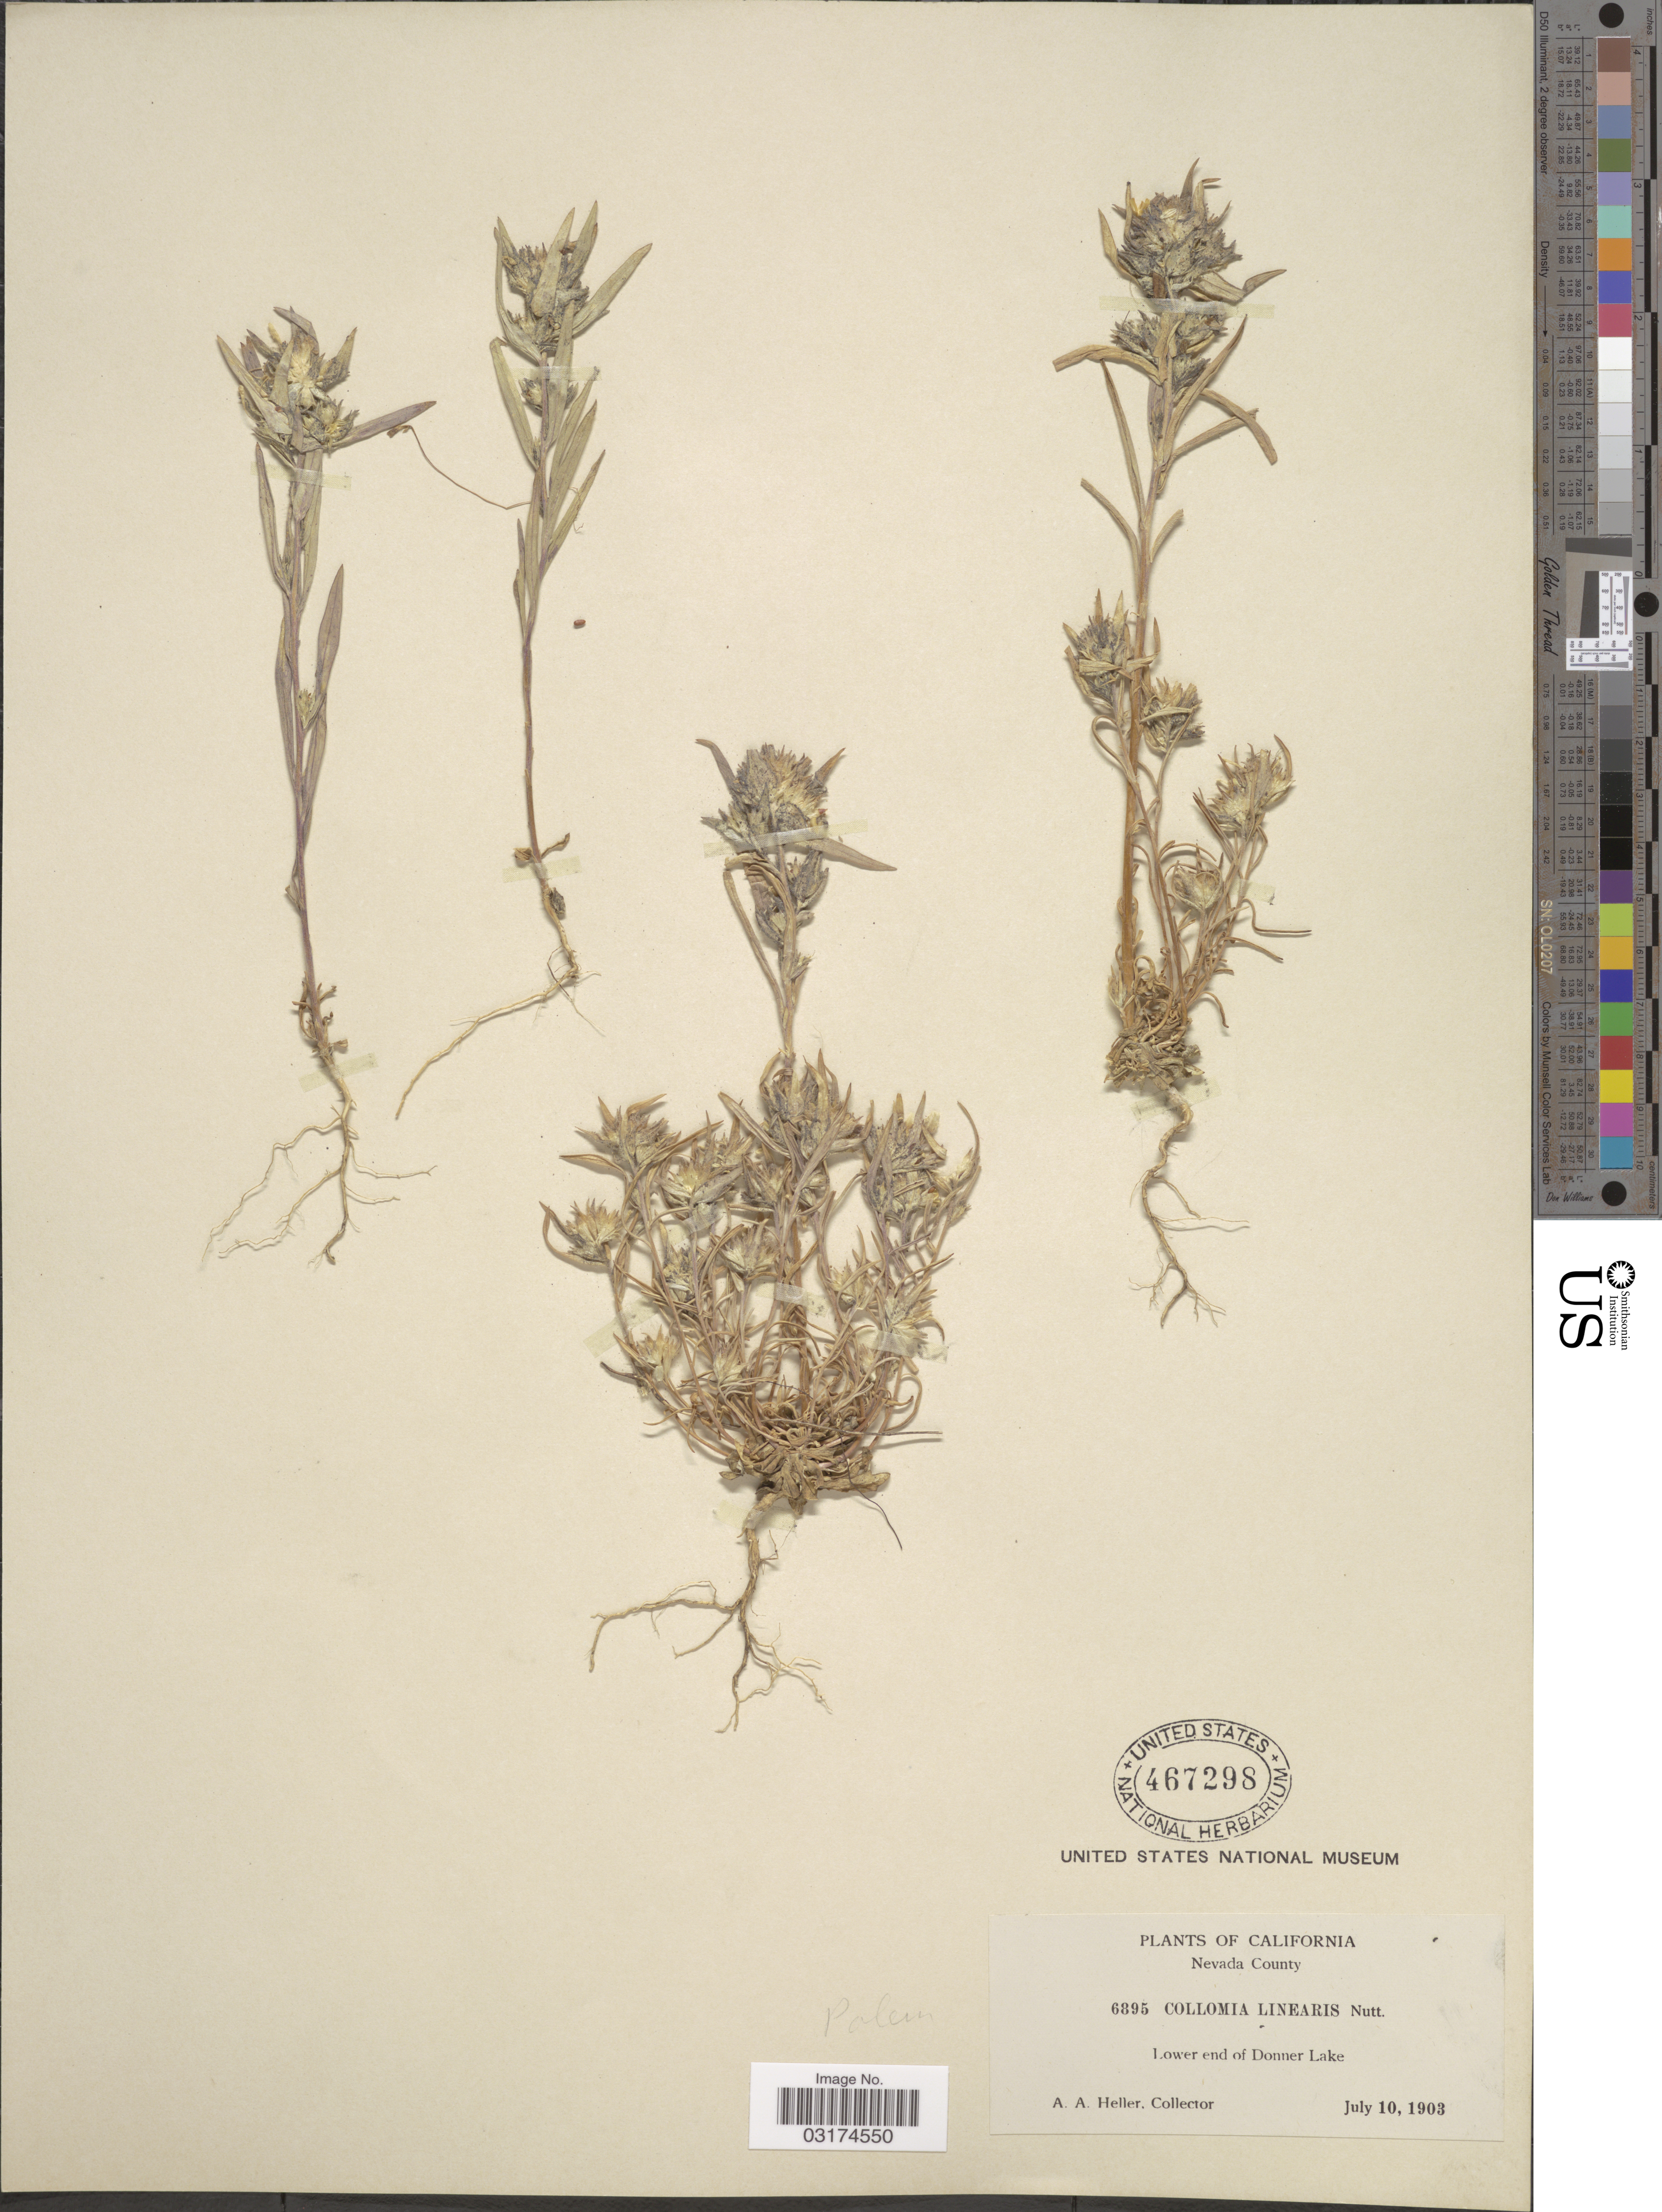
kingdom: Plantae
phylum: Tracheophyta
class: Magnoliopsida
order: Ericales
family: Polemoniaceae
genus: Collomia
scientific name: Collomia linearis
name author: Nutt.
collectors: A. A. Heller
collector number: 6895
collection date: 1903-07-10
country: United States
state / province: California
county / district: Nevada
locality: Lower end of Donner Lake. Nevada County.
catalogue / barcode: US 467298